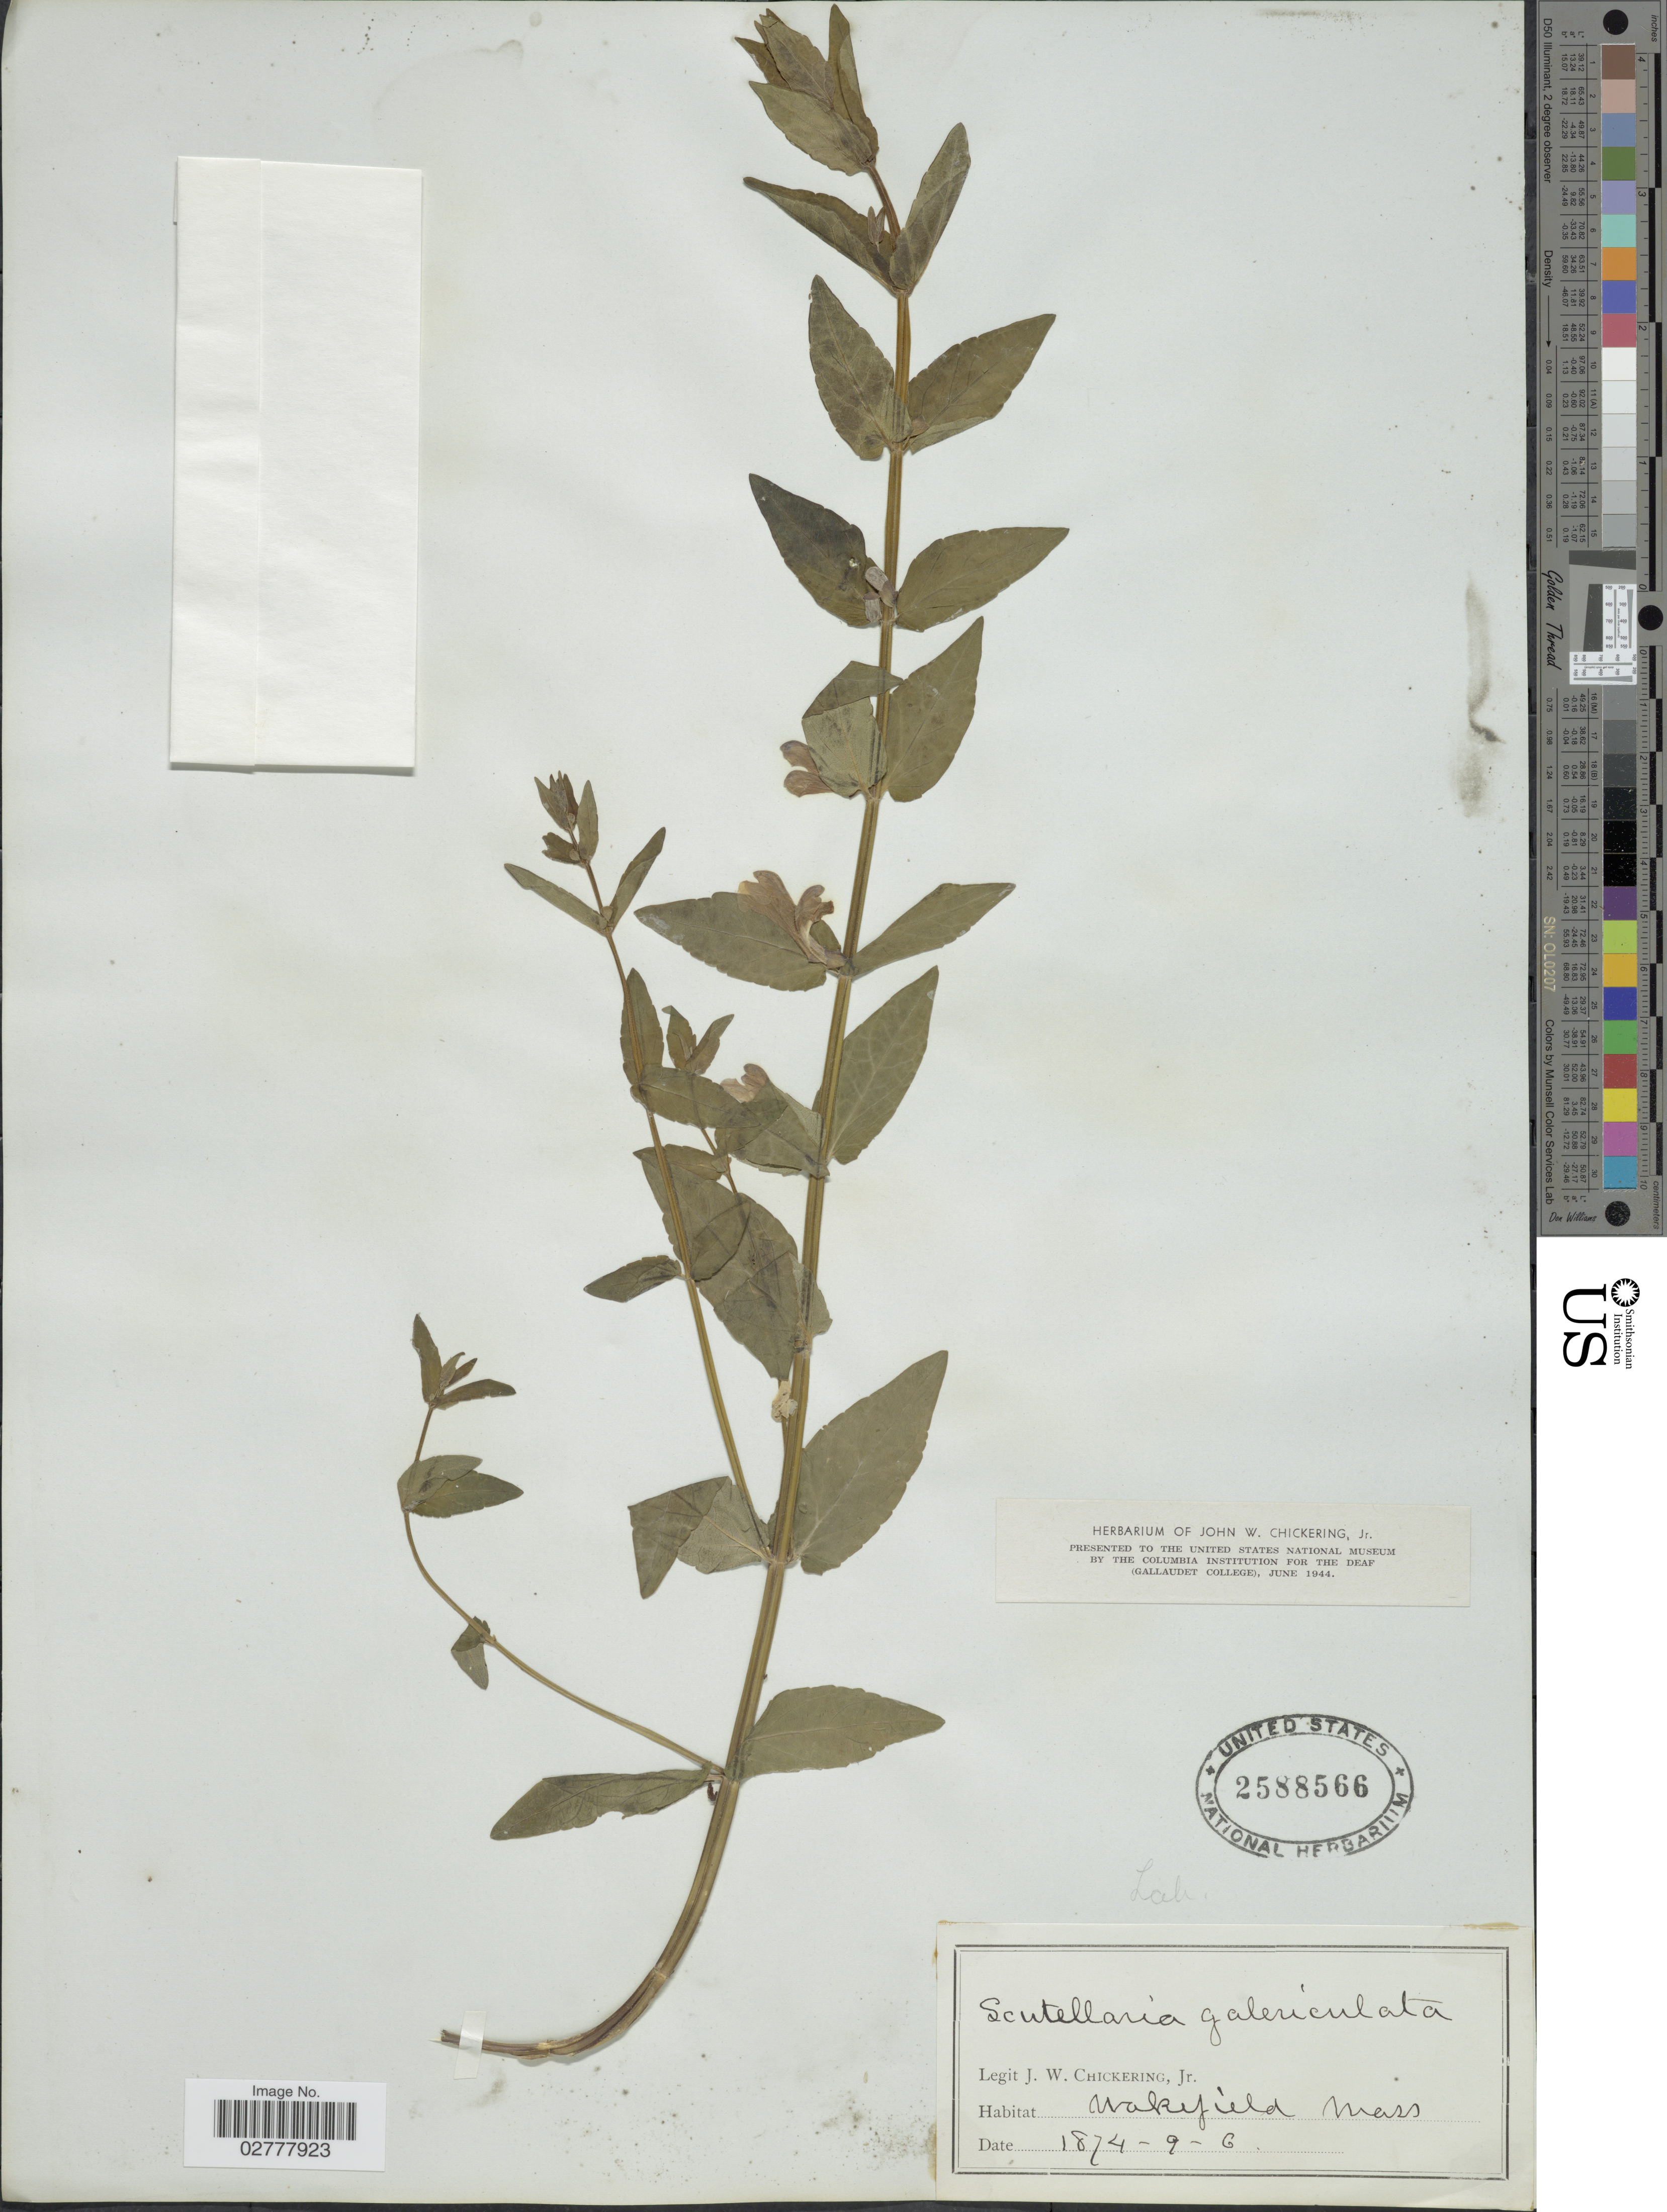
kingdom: Plantae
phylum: Tracheophyta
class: Magnoliopsida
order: Lamiales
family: Lamiaceae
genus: Scutellaria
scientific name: Scutellaria galericulata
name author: L.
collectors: J. W. Chickering Jr.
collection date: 1874-09-06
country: United States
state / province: Massachusetts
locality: Wakefield.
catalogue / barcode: US 2588566